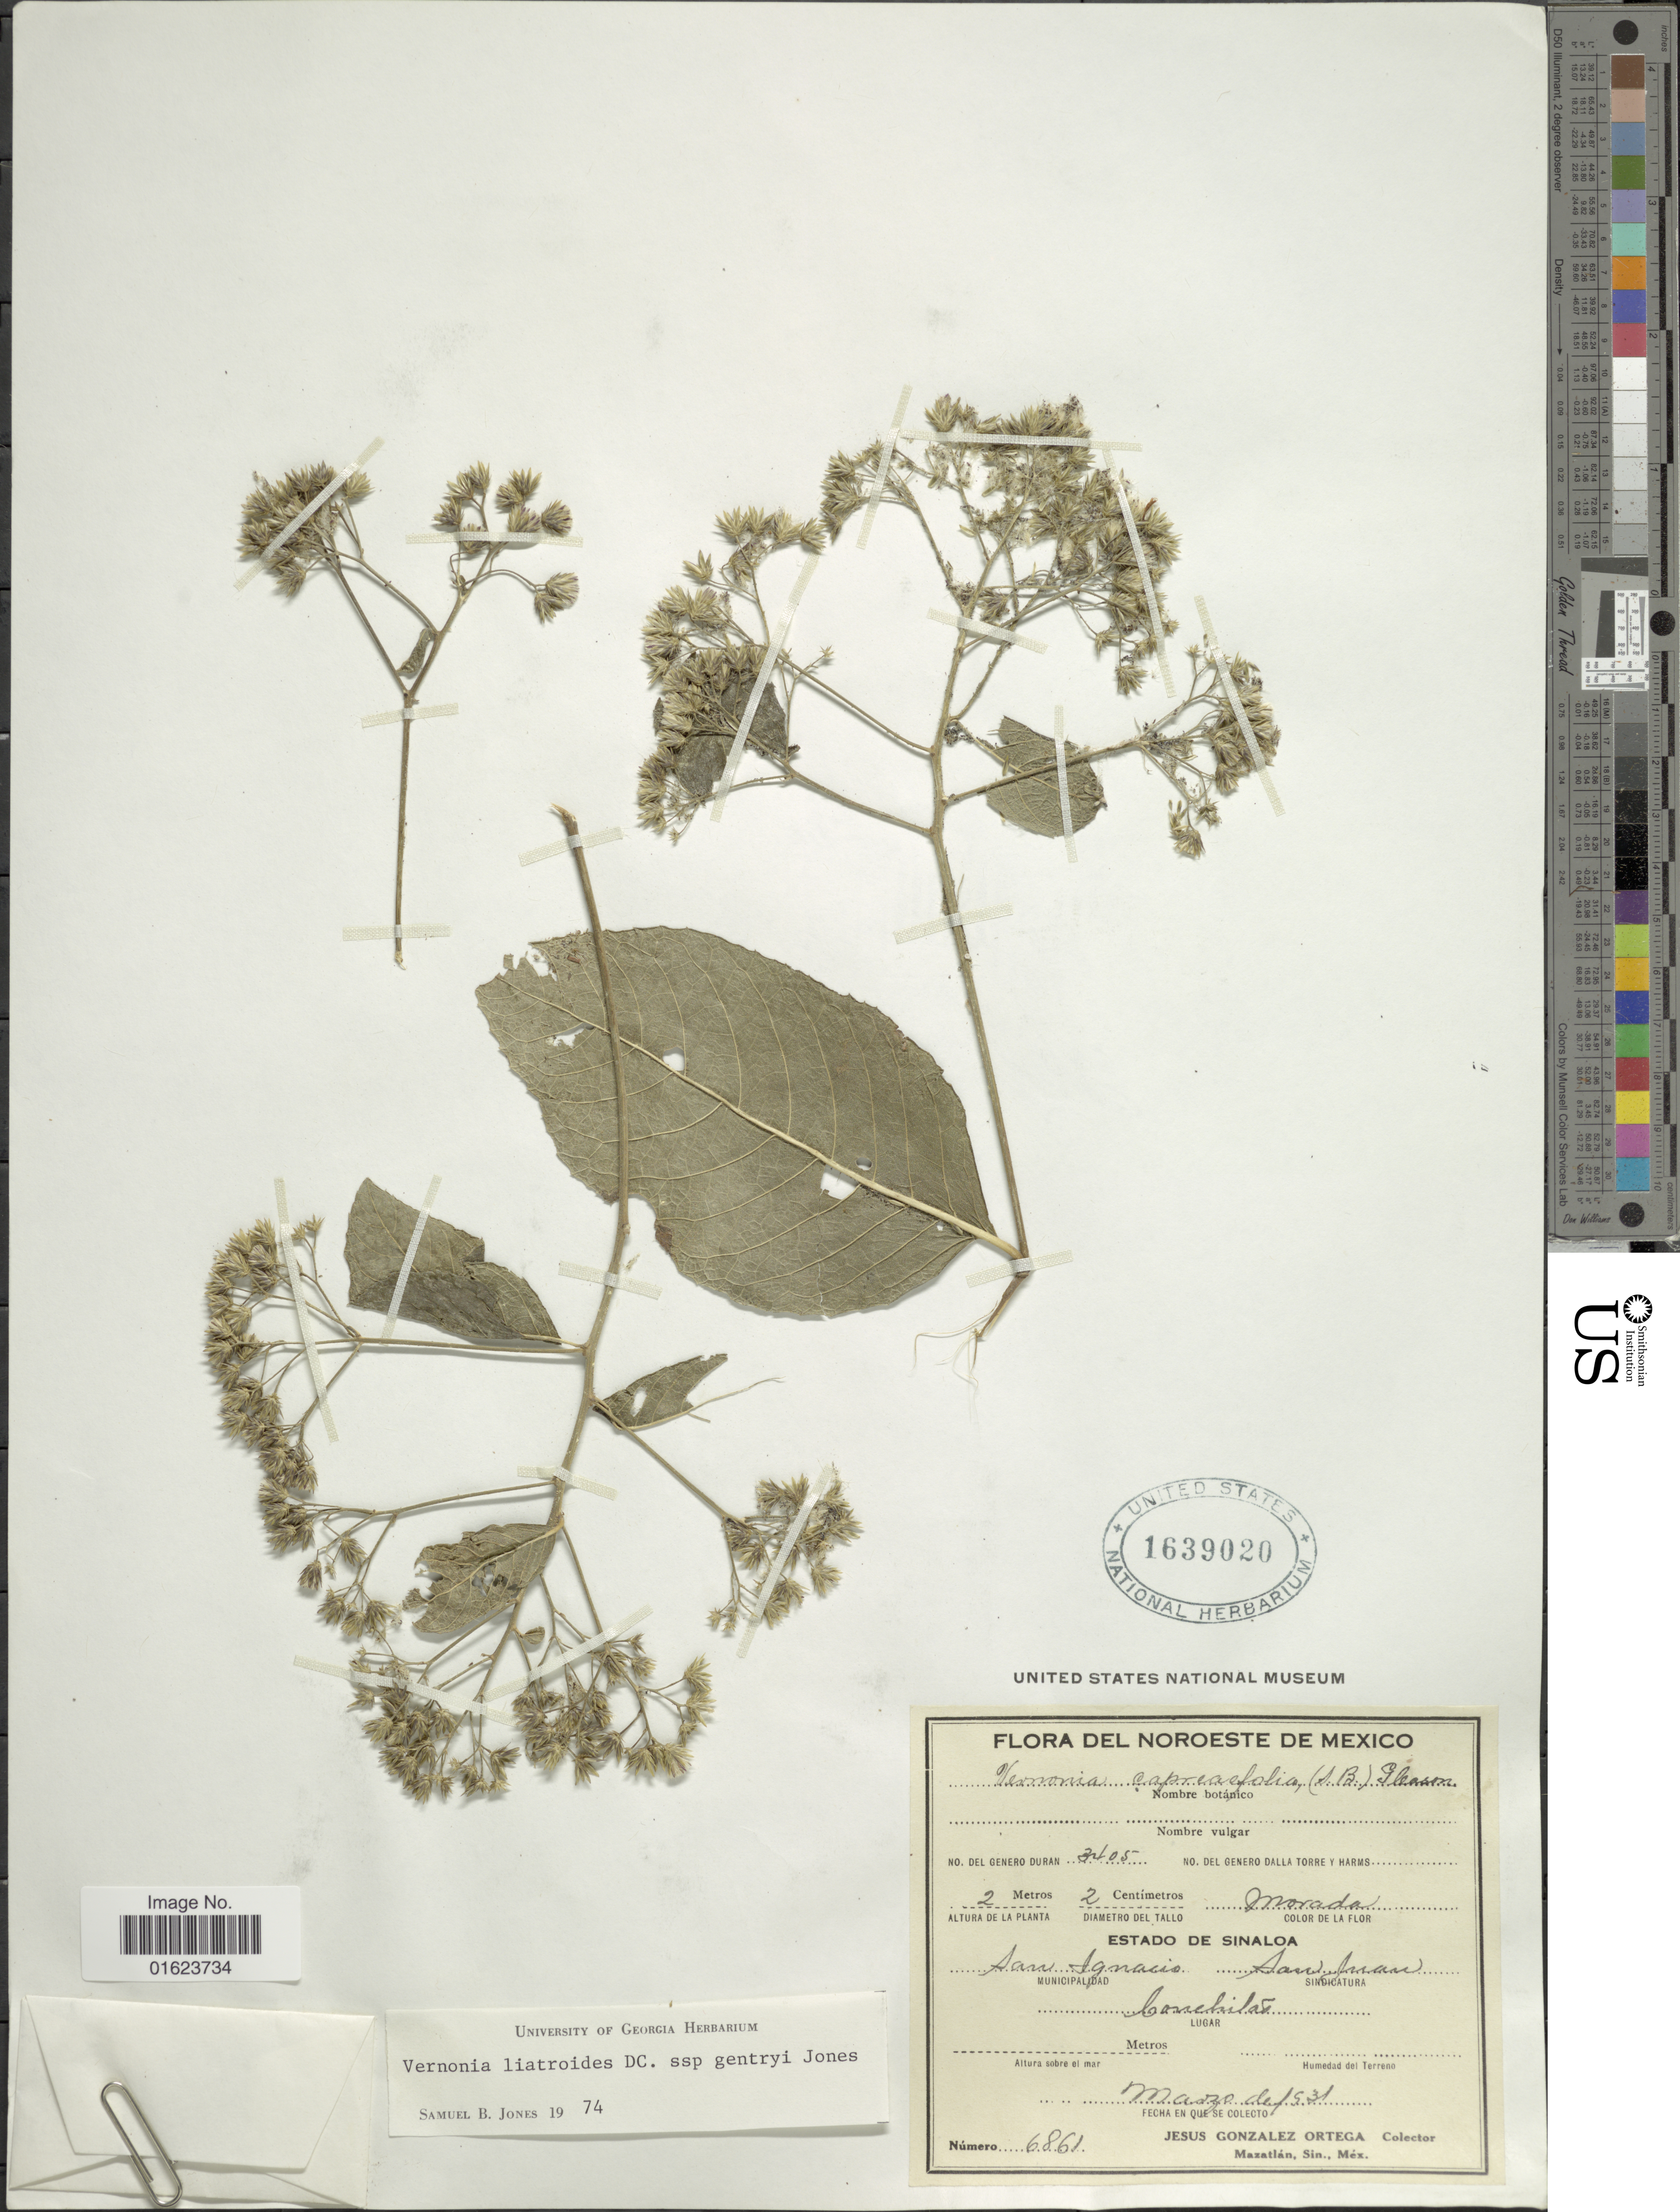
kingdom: Plantae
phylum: Tracheophyta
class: Magnoliopsida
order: Asterales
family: Asteraceae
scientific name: Vickianthus liatroides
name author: (DC.) H. Rob.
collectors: J. Ortega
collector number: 6861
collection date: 1931-03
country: Mexico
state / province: Sinaloa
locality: Noroeste de Mexico. Estado de Sinaloa. Municipalidad San Ignacio San Juan. Conchitas. [interpreted]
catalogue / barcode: US 1639020